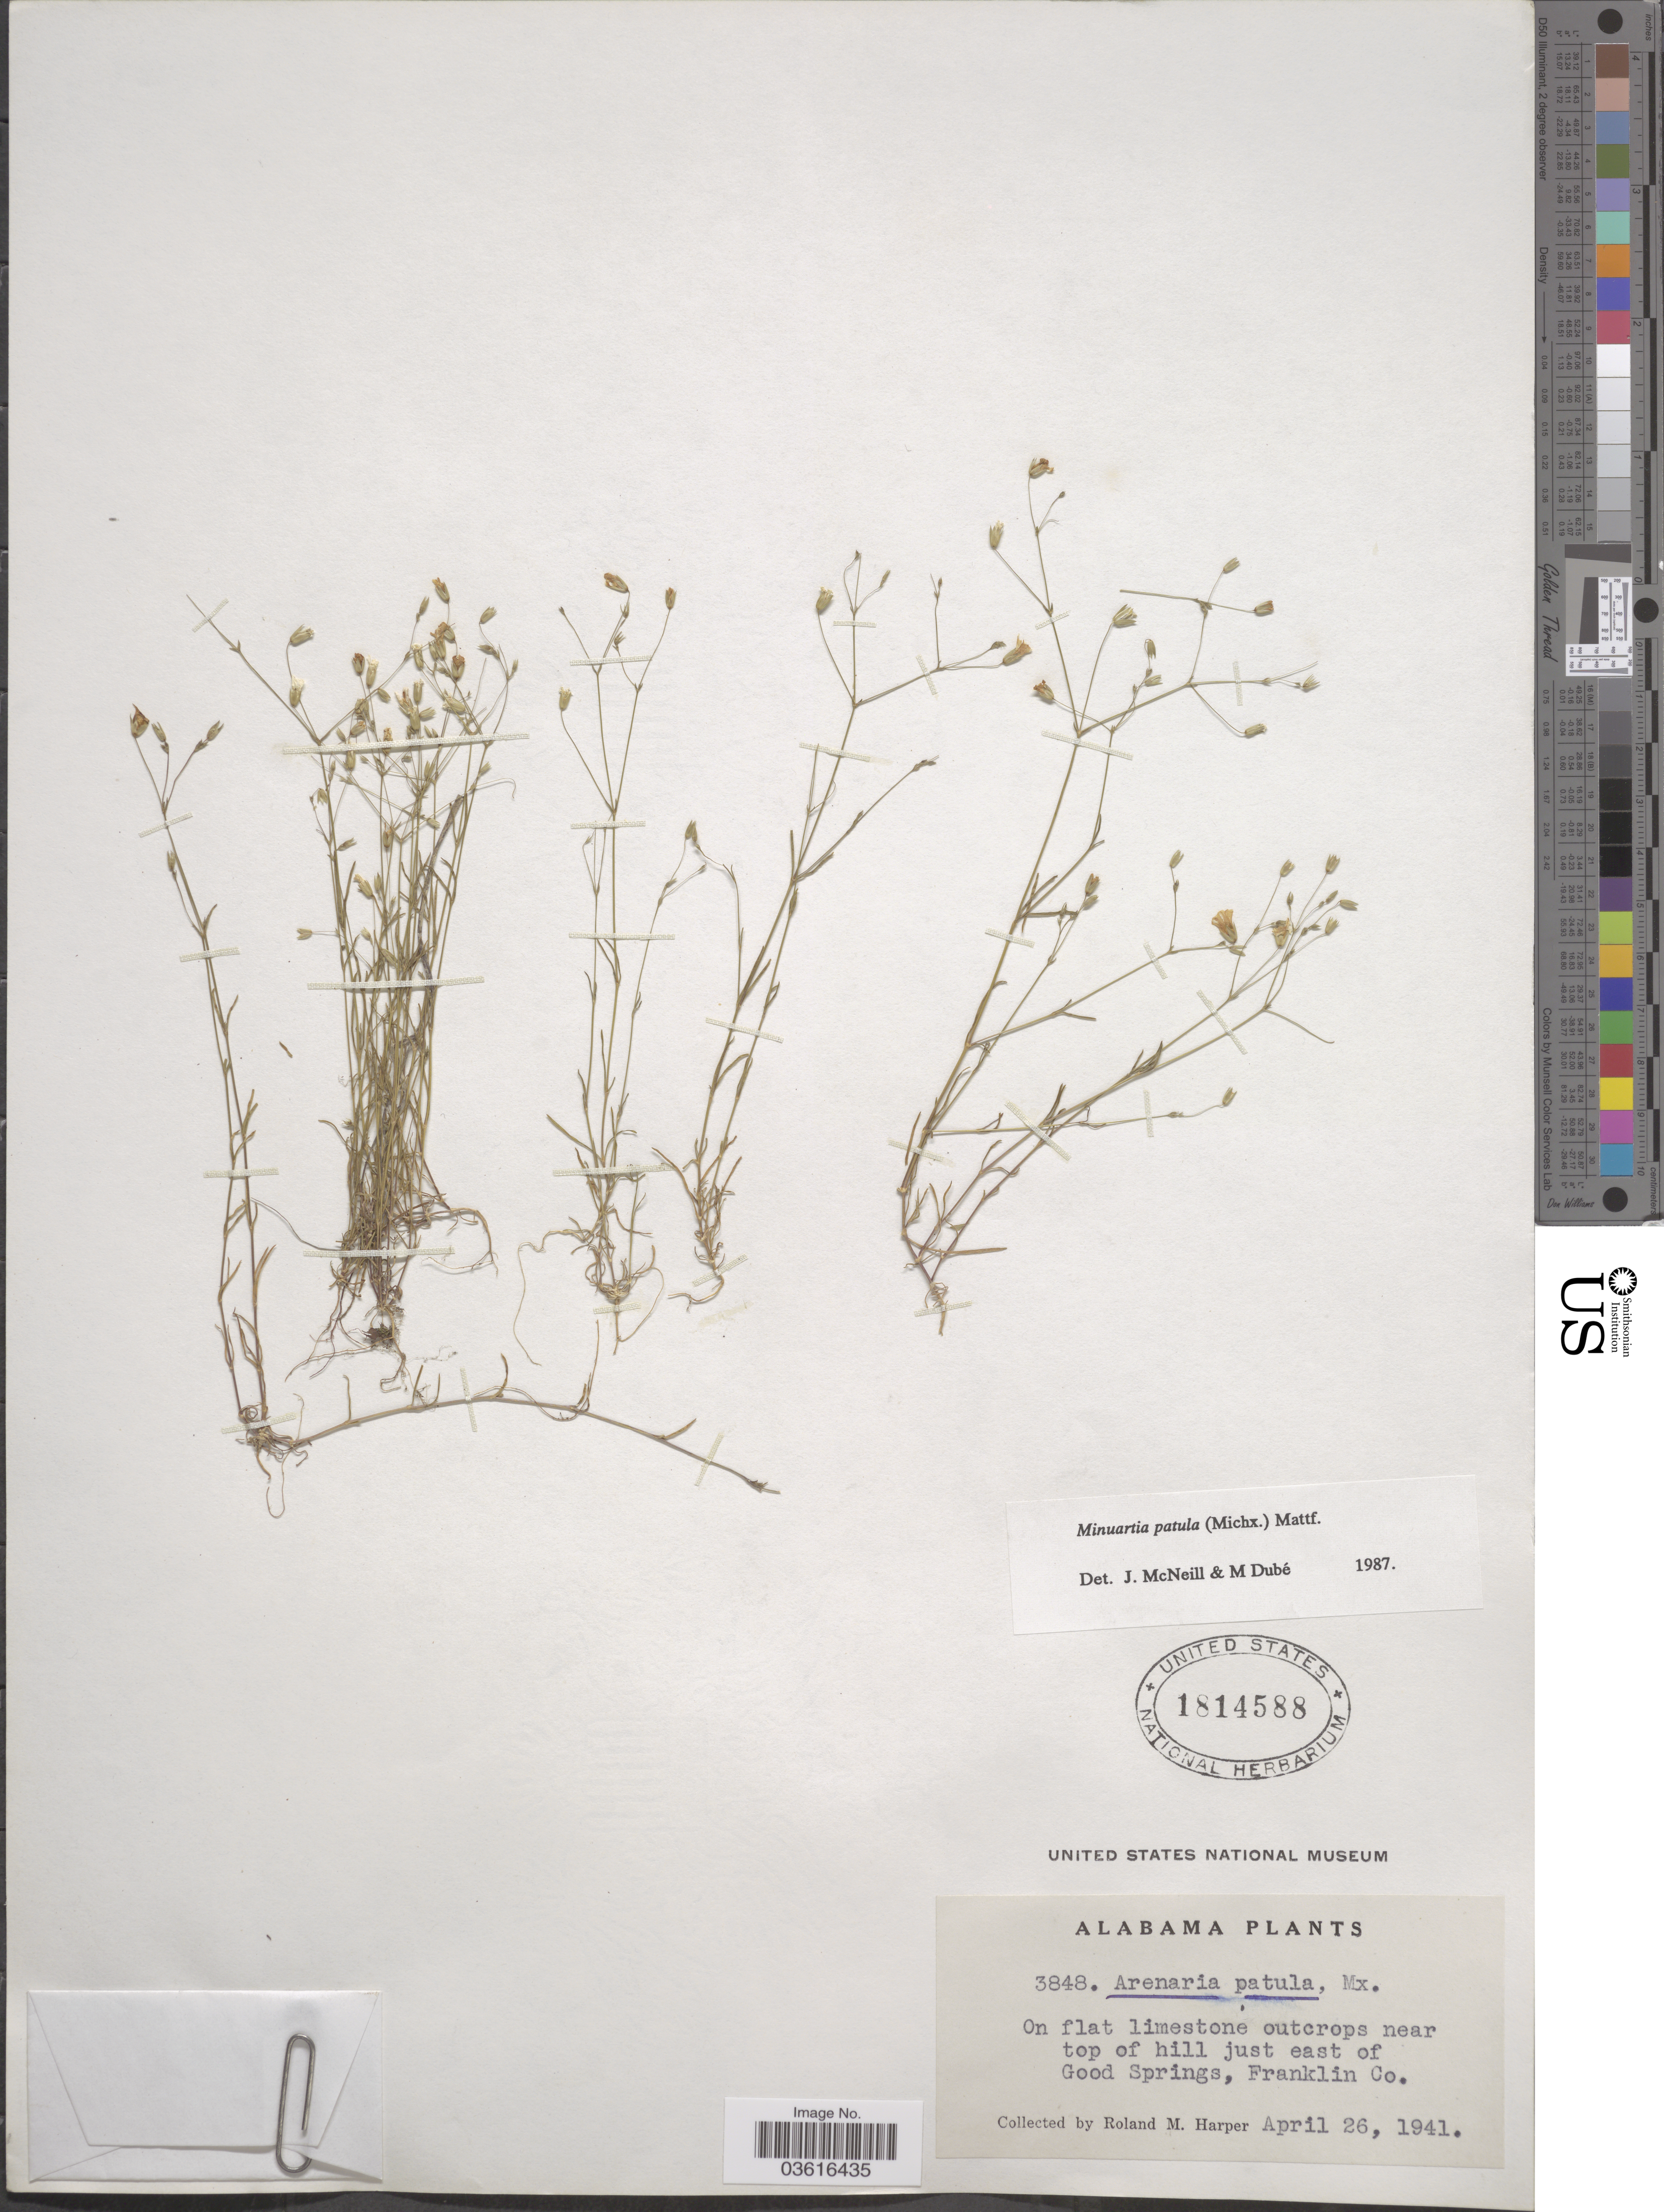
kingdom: Plantae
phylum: Tracheophyta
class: Magnoliopsida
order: Caryophyllales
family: Caryophyllaceae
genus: Minuartia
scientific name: Minuartia patula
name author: (Michx.) Mattf.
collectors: R. Harper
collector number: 3848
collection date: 1941-04-26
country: United States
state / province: Alabama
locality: On flat limestone outcrops near top of hill just east of Good Springs, Franklin Co.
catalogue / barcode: US 1814588